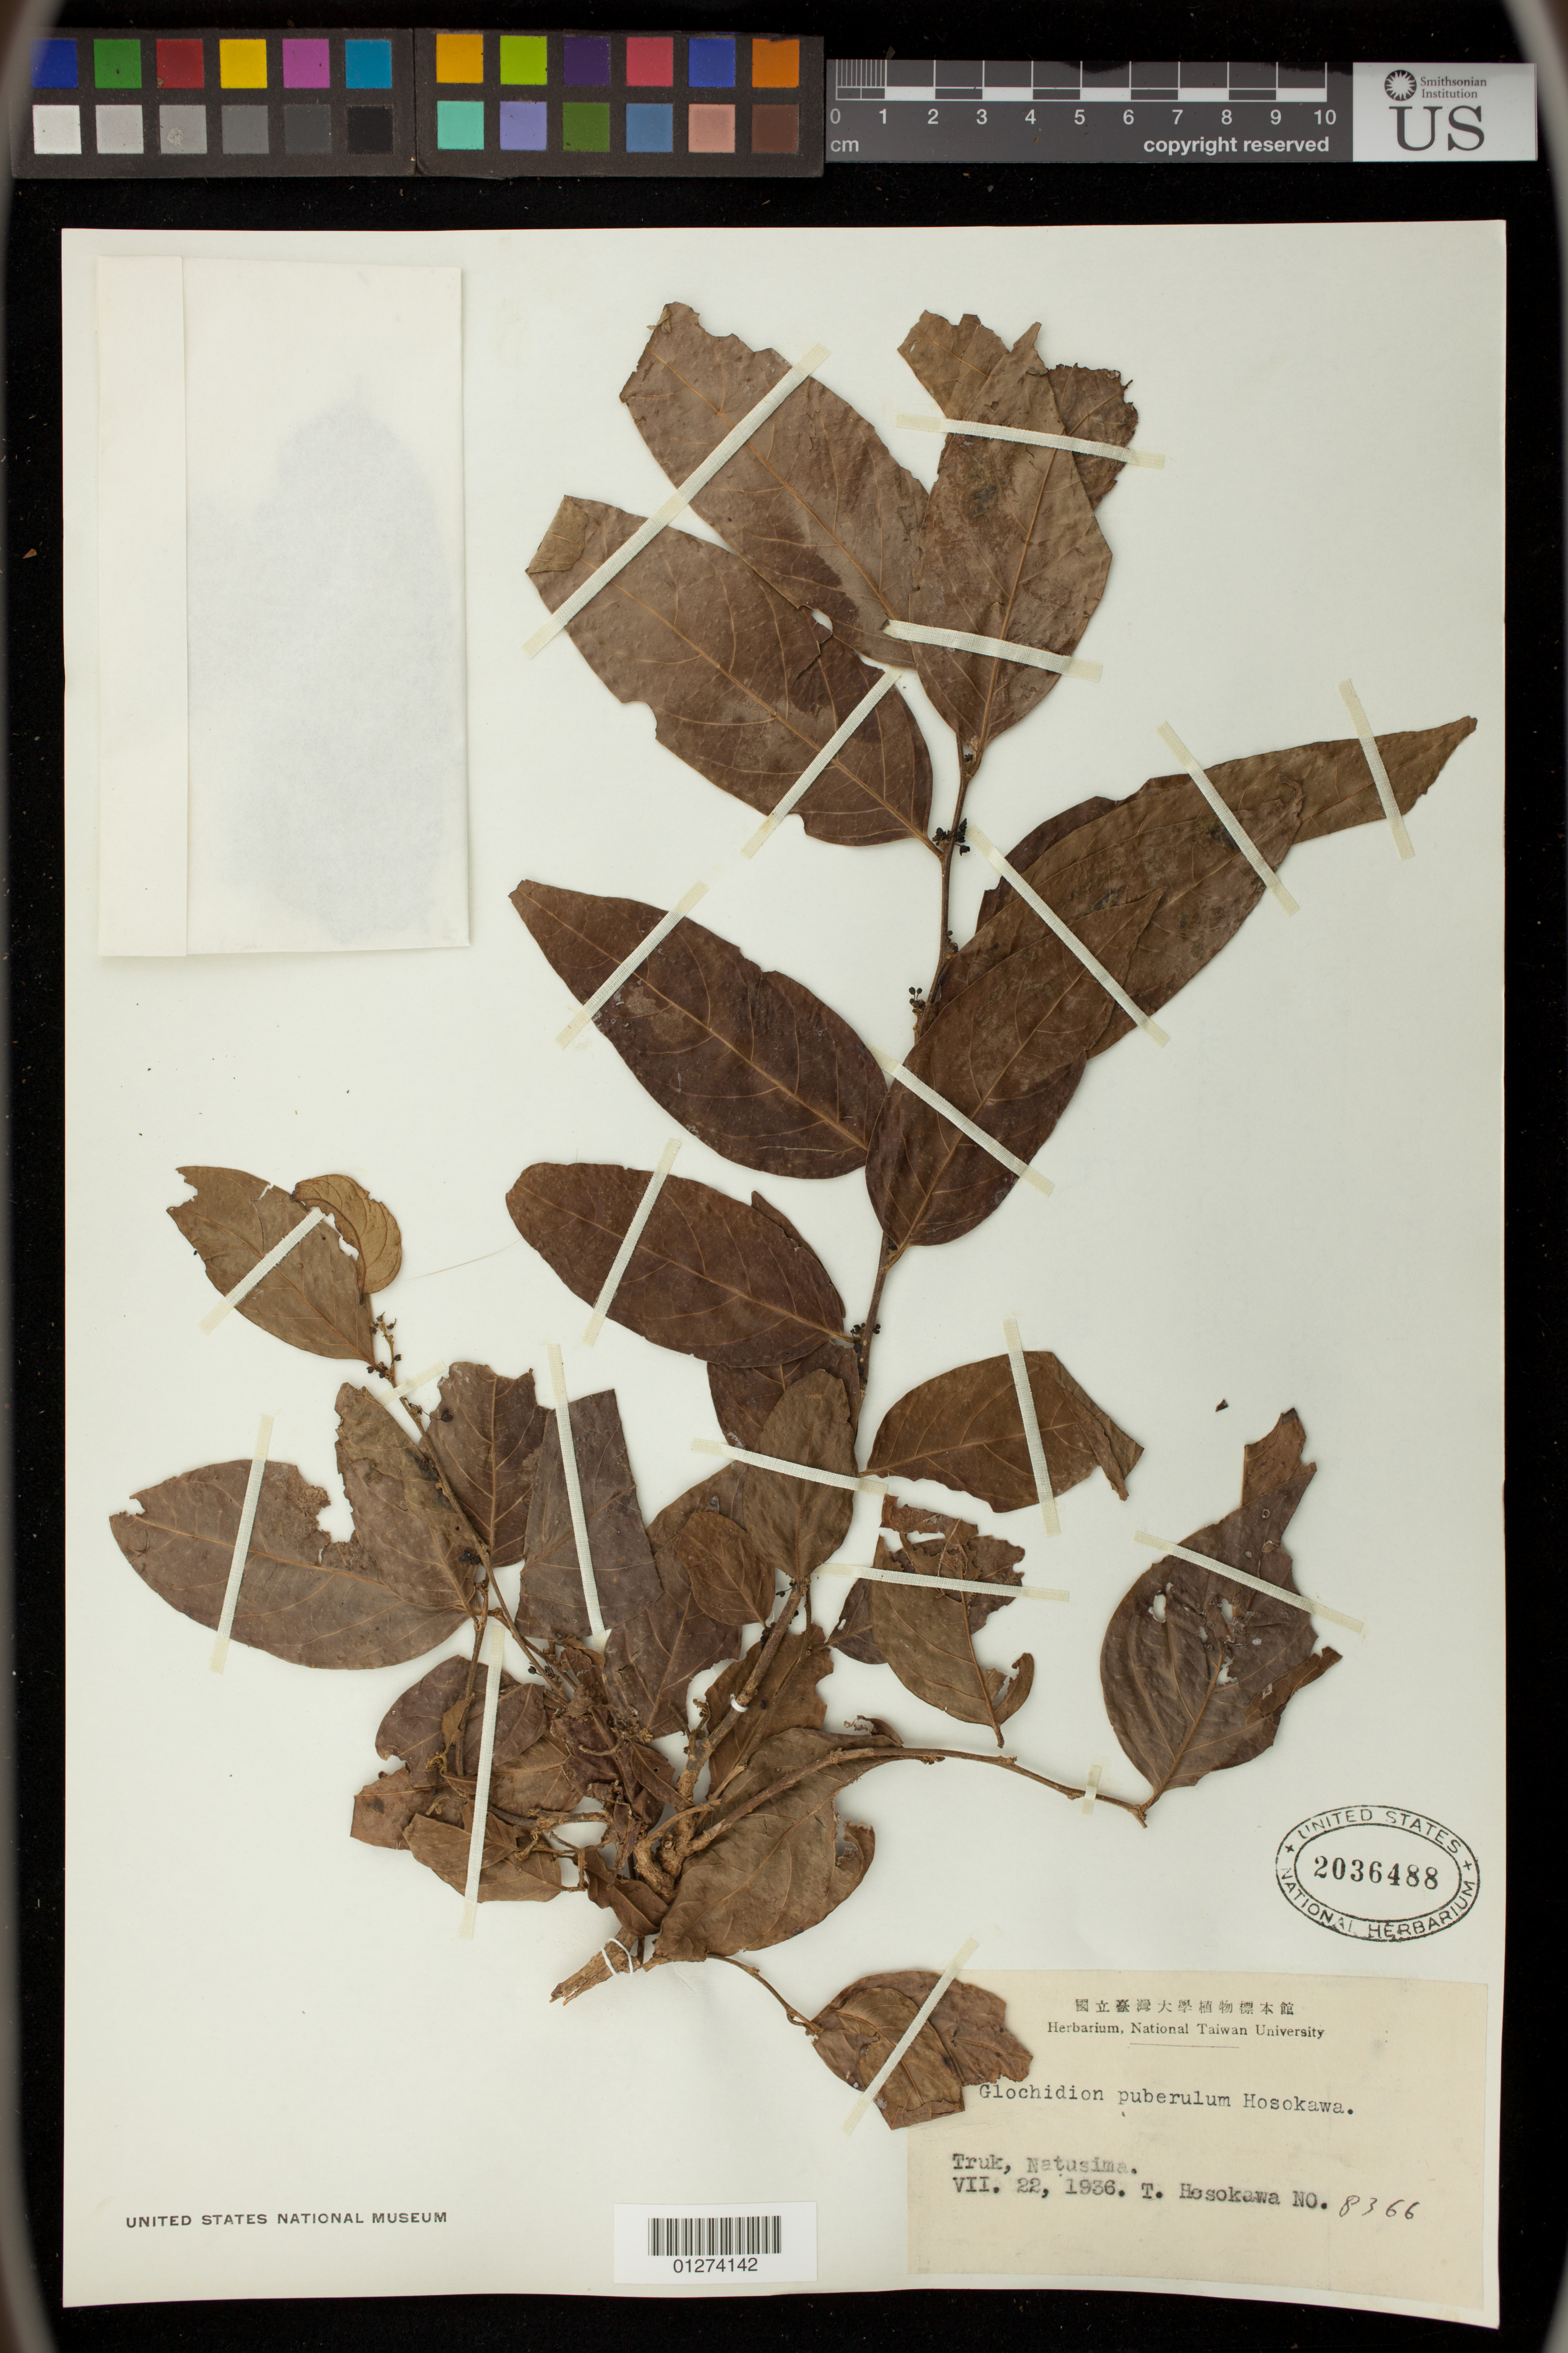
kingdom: Plantae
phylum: Tracheophyta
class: Magnoliopsida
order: Malpighiales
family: Phyllanthaceae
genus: Phyllanthus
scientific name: Phyllanthus senyavinianus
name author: (Glassman) W.L. Wagner & Lorence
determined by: Wagner, W. L., (BOT), Smithsonian Institution - National Museum of Natural History (UNITED STATES)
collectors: T. Hosokawa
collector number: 8366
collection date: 1936-07-22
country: Micronesia, Federated States of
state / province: Truk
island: Dublon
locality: Truk [Chuuk], Natusima [Natu Sima].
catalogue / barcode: US 2036488